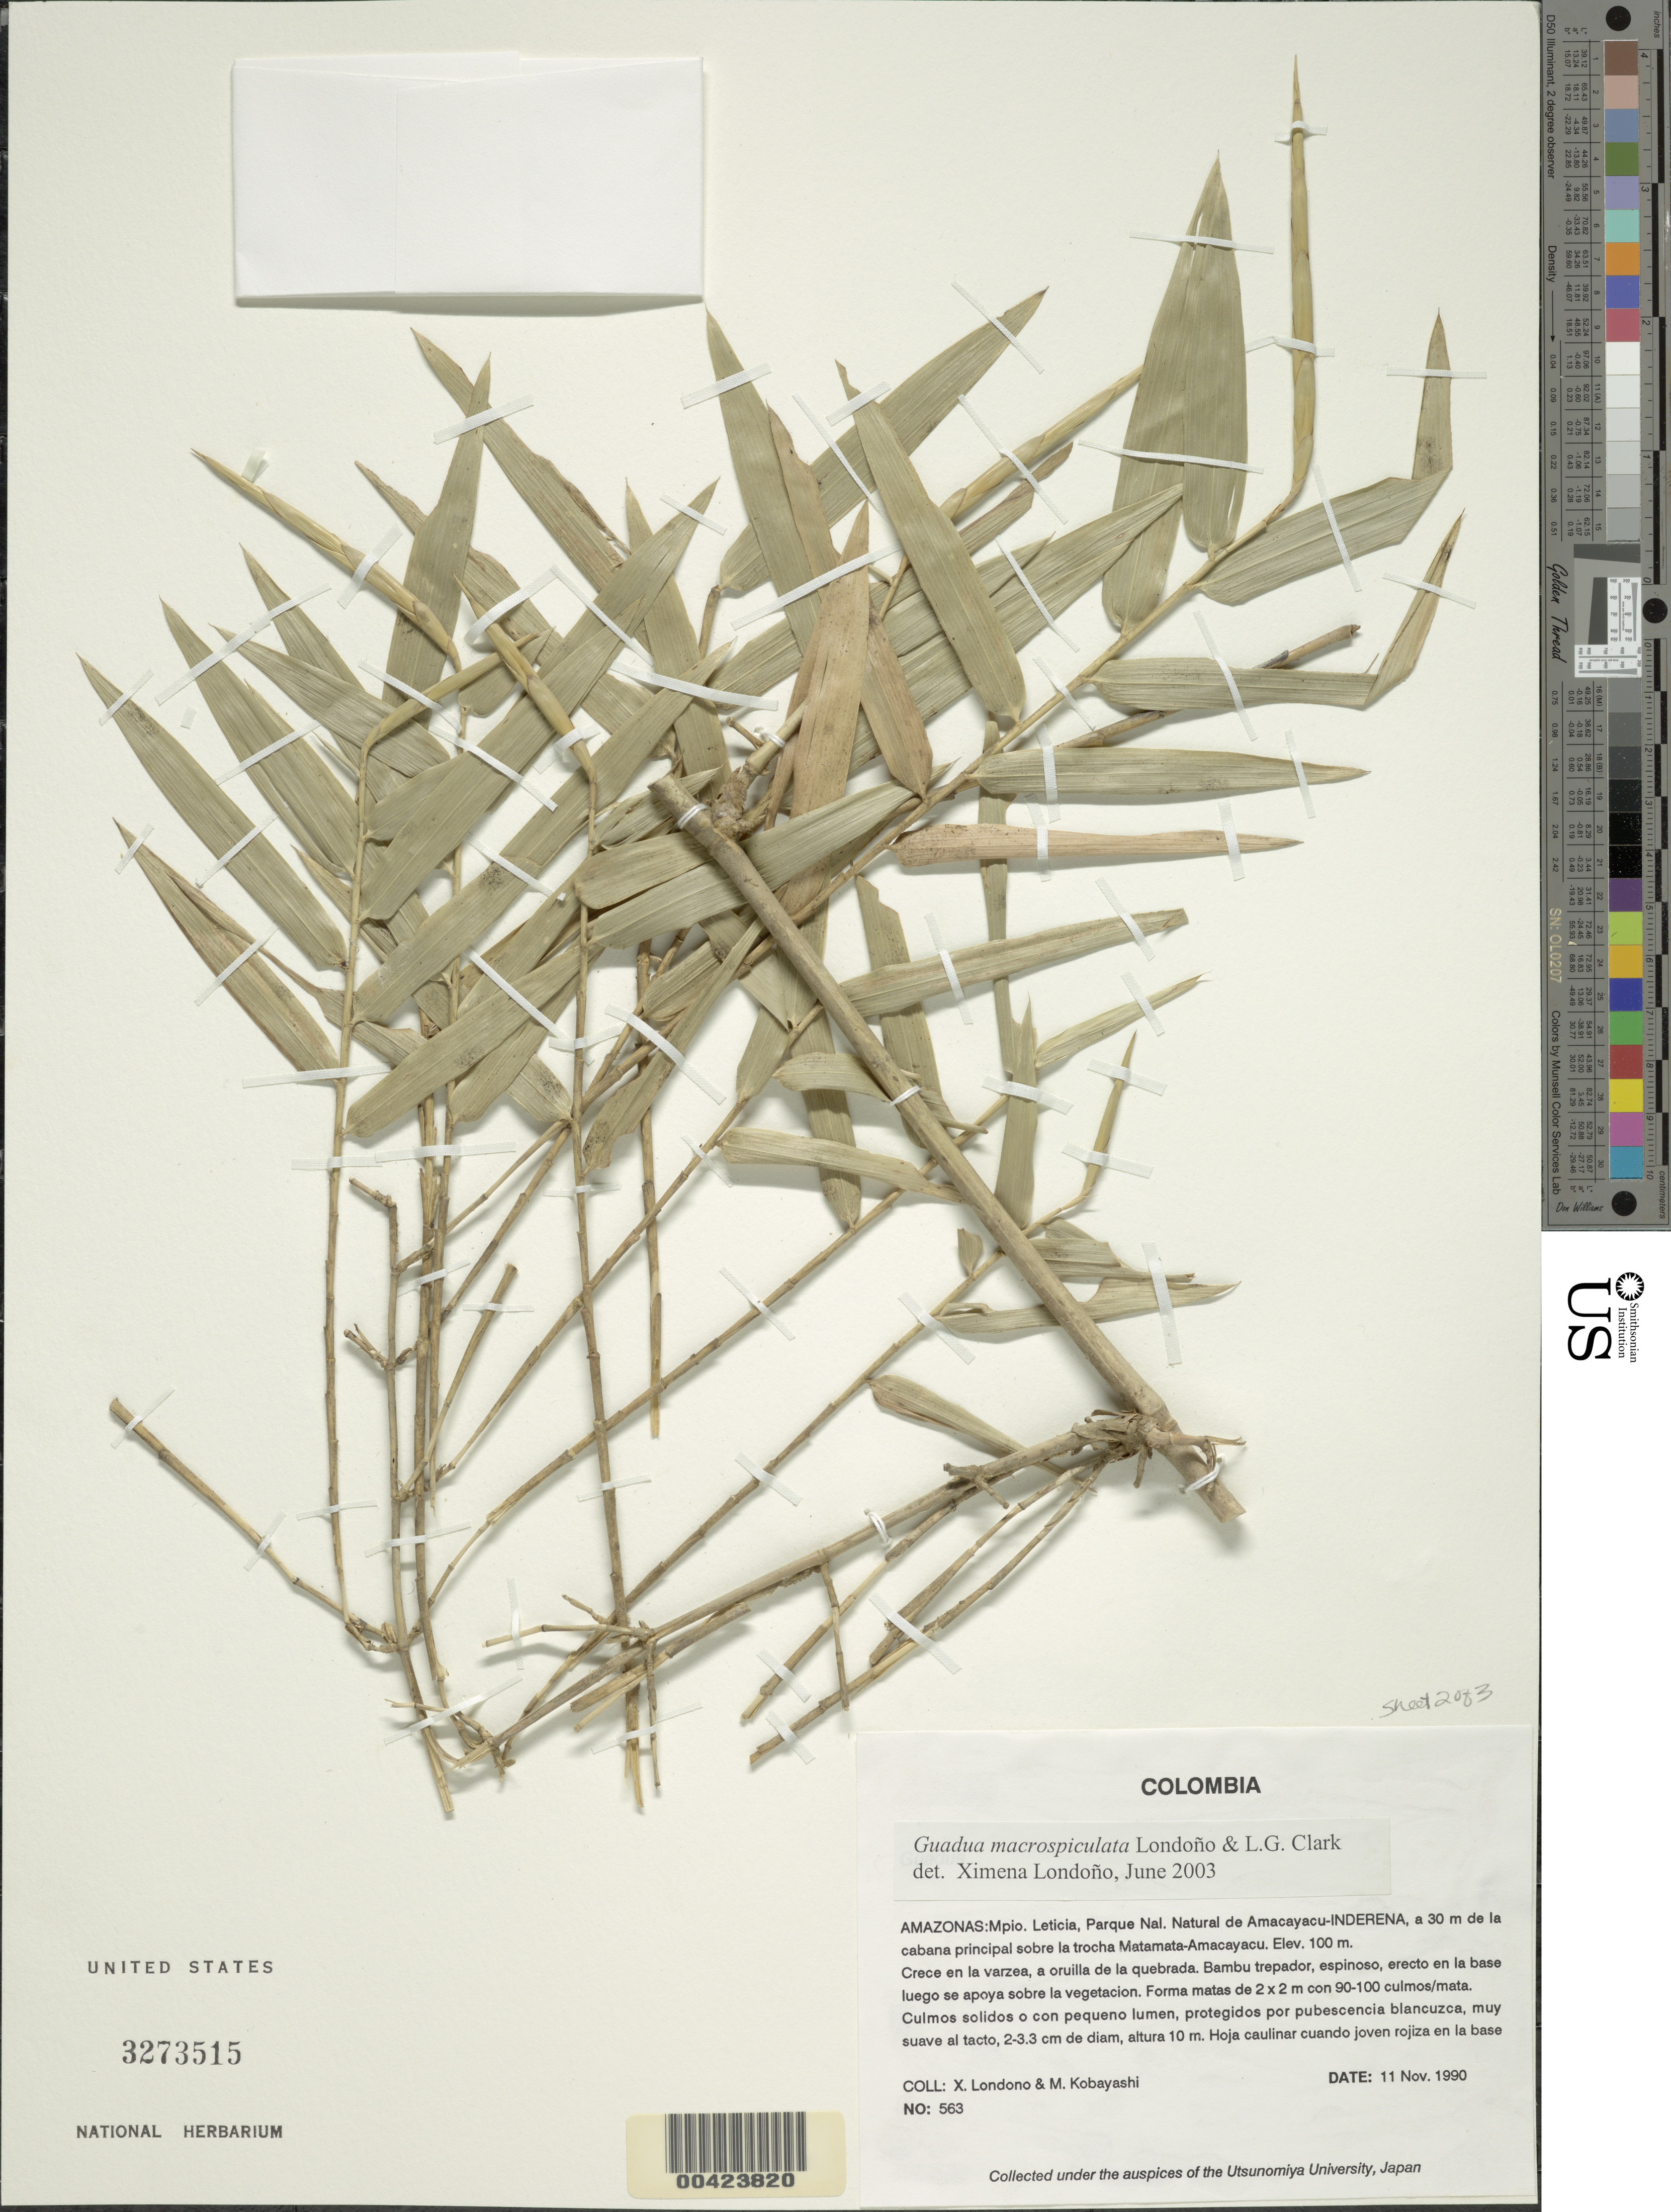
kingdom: Plantae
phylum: Tracheophyta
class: Liliopsida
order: Poales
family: Poaceae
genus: Guadua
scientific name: Guadua macrospiculata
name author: Londoño & L.G. Clark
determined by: Londoño, X., (TULV), Jardin Botanico "Juan Maria Cespedes"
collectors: X. Londoño & M. Kobayashi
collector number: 563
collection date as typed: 11 Nov 1990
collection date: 1990-11-11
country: Colombia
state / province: Amazônas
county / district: Leticia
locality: Parque Nacional Natural de Amaca-Yacu - Inderena, a 30 m de la Cabana Principal Sobre la Trocha Matamata-Amaca-Yacu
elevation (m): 100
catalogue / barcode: US 3273515